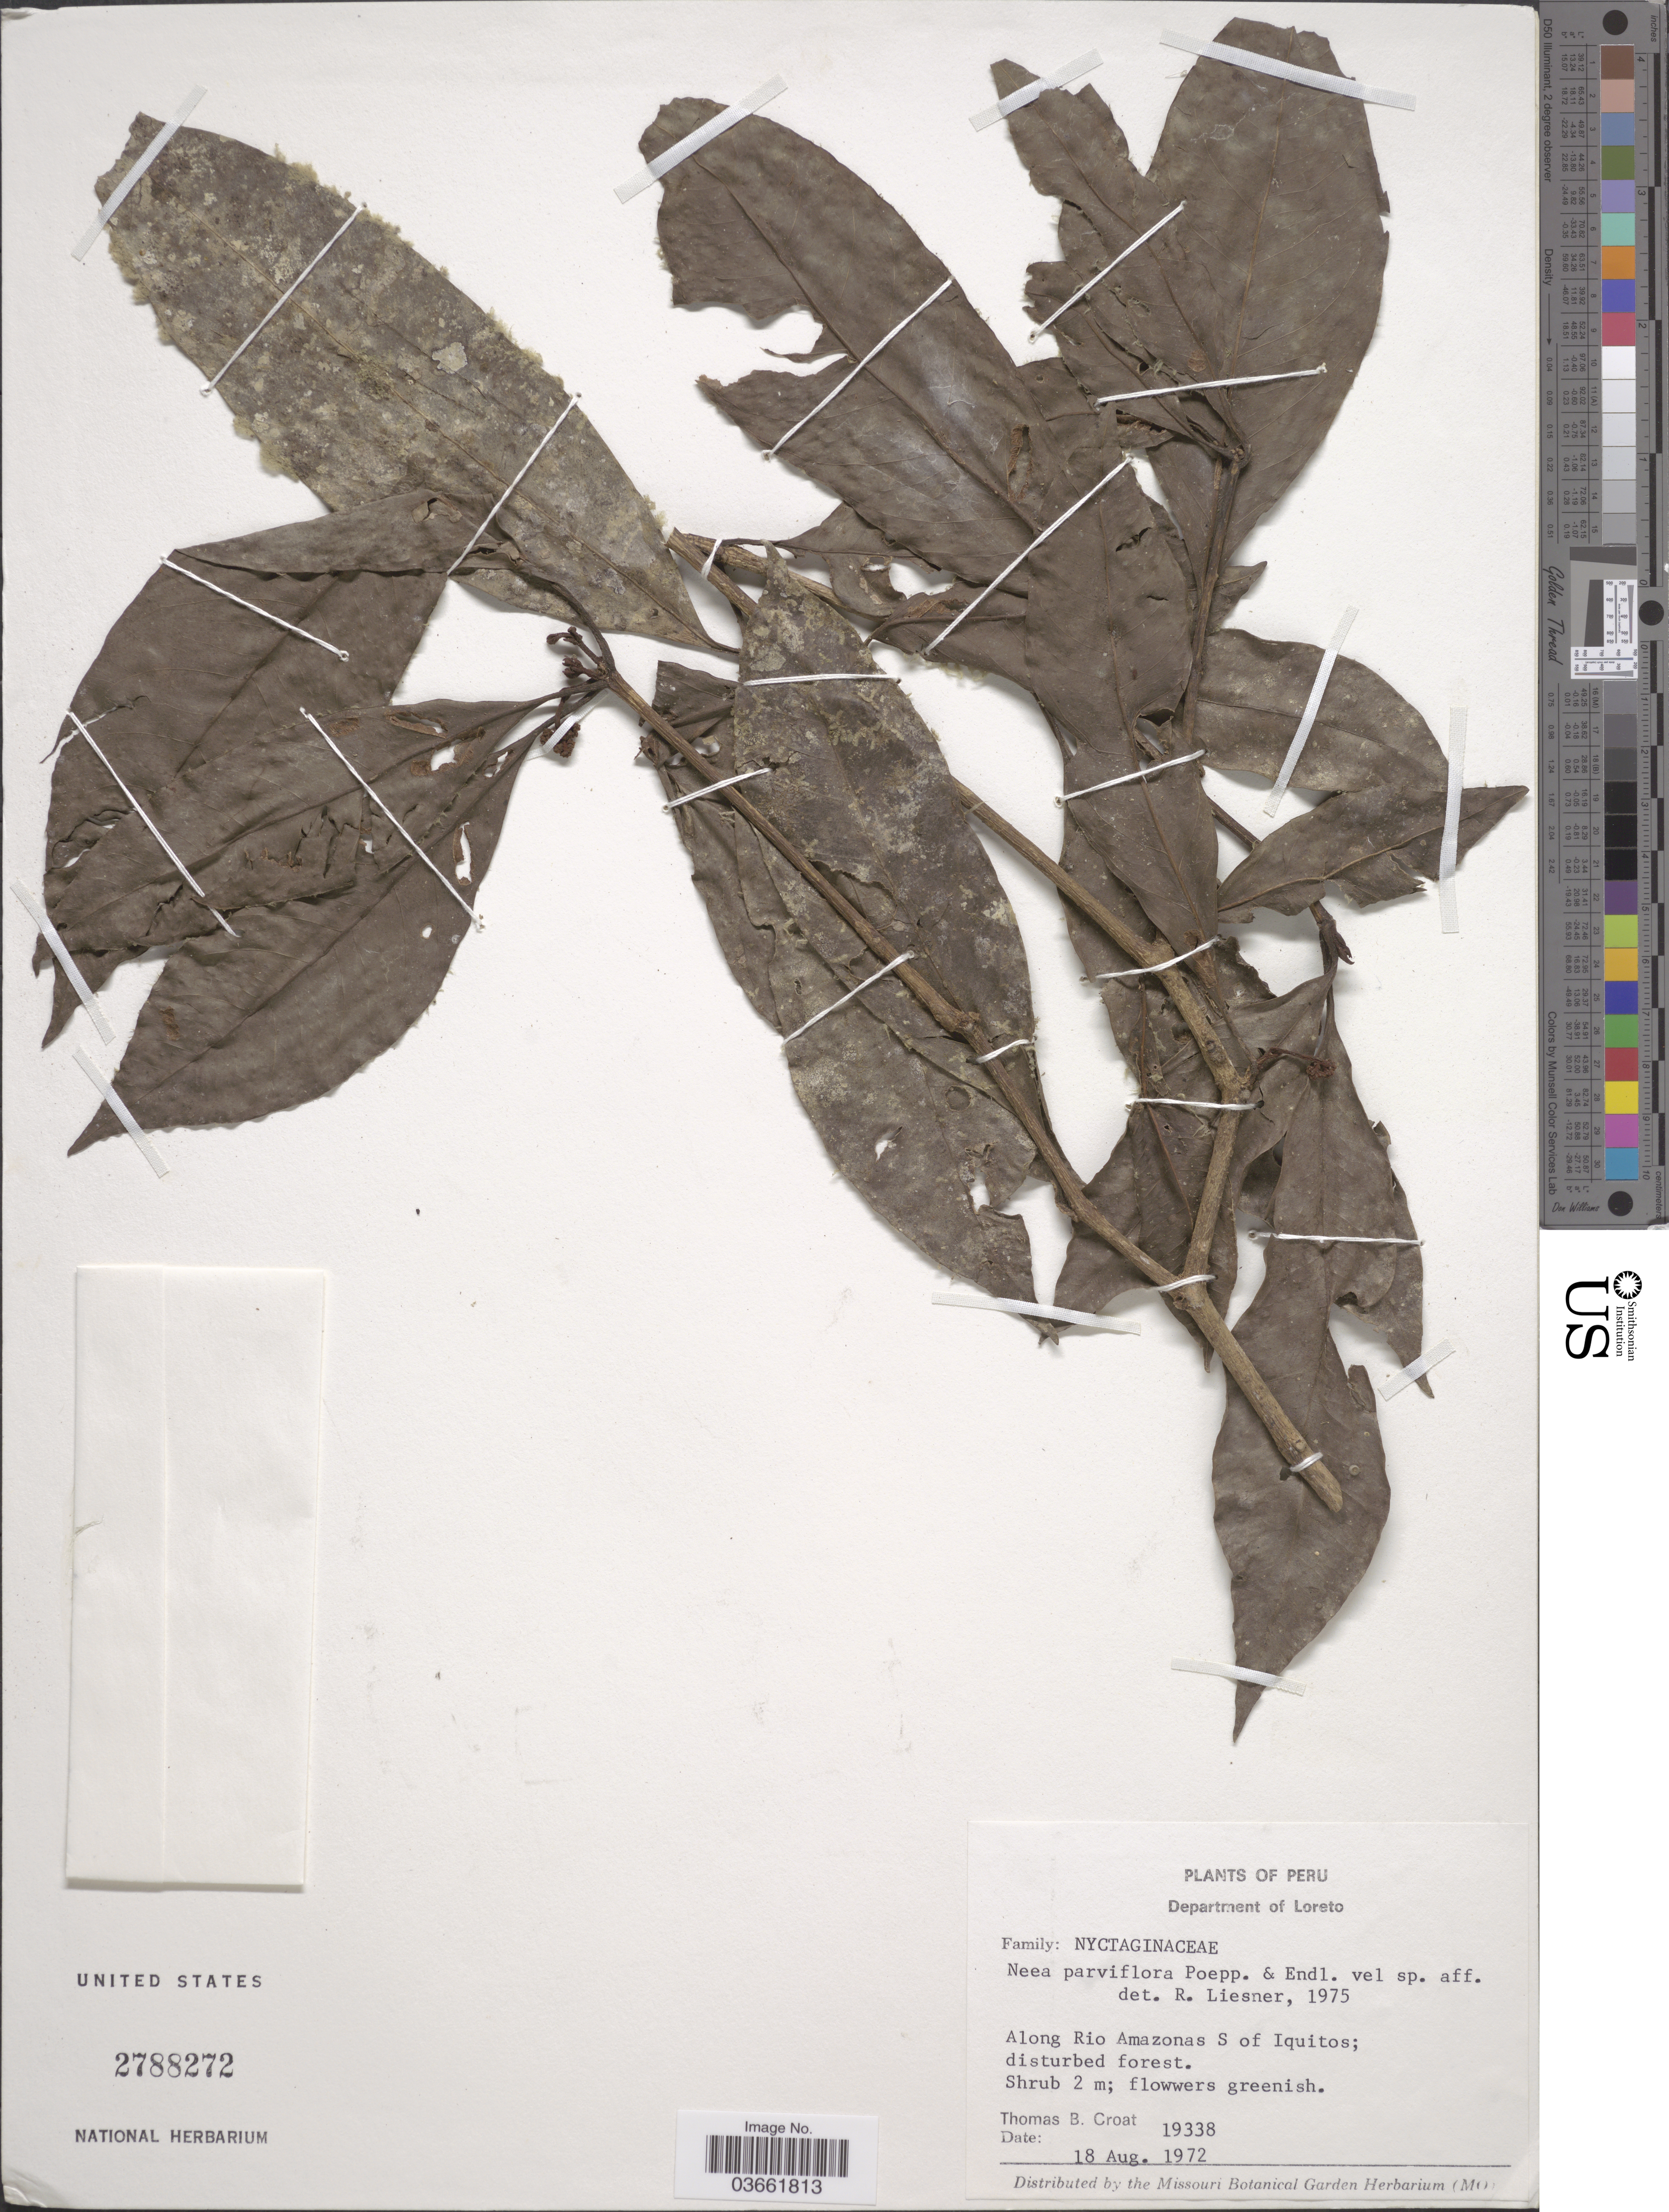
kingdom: Plantae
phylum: Tracheophyta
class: Magnoliopsida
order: Caryophyllales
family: Nyctaginaceae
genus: Neea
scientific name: Neea parviflora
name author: Poepp. & Endl.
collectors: T. B. Croat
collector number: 19338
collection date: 1972-08-18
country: Peru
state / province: Loreto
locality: Department of Loreto. Along Rio Amazonas S of Iquitos.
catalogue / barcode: US 2788272